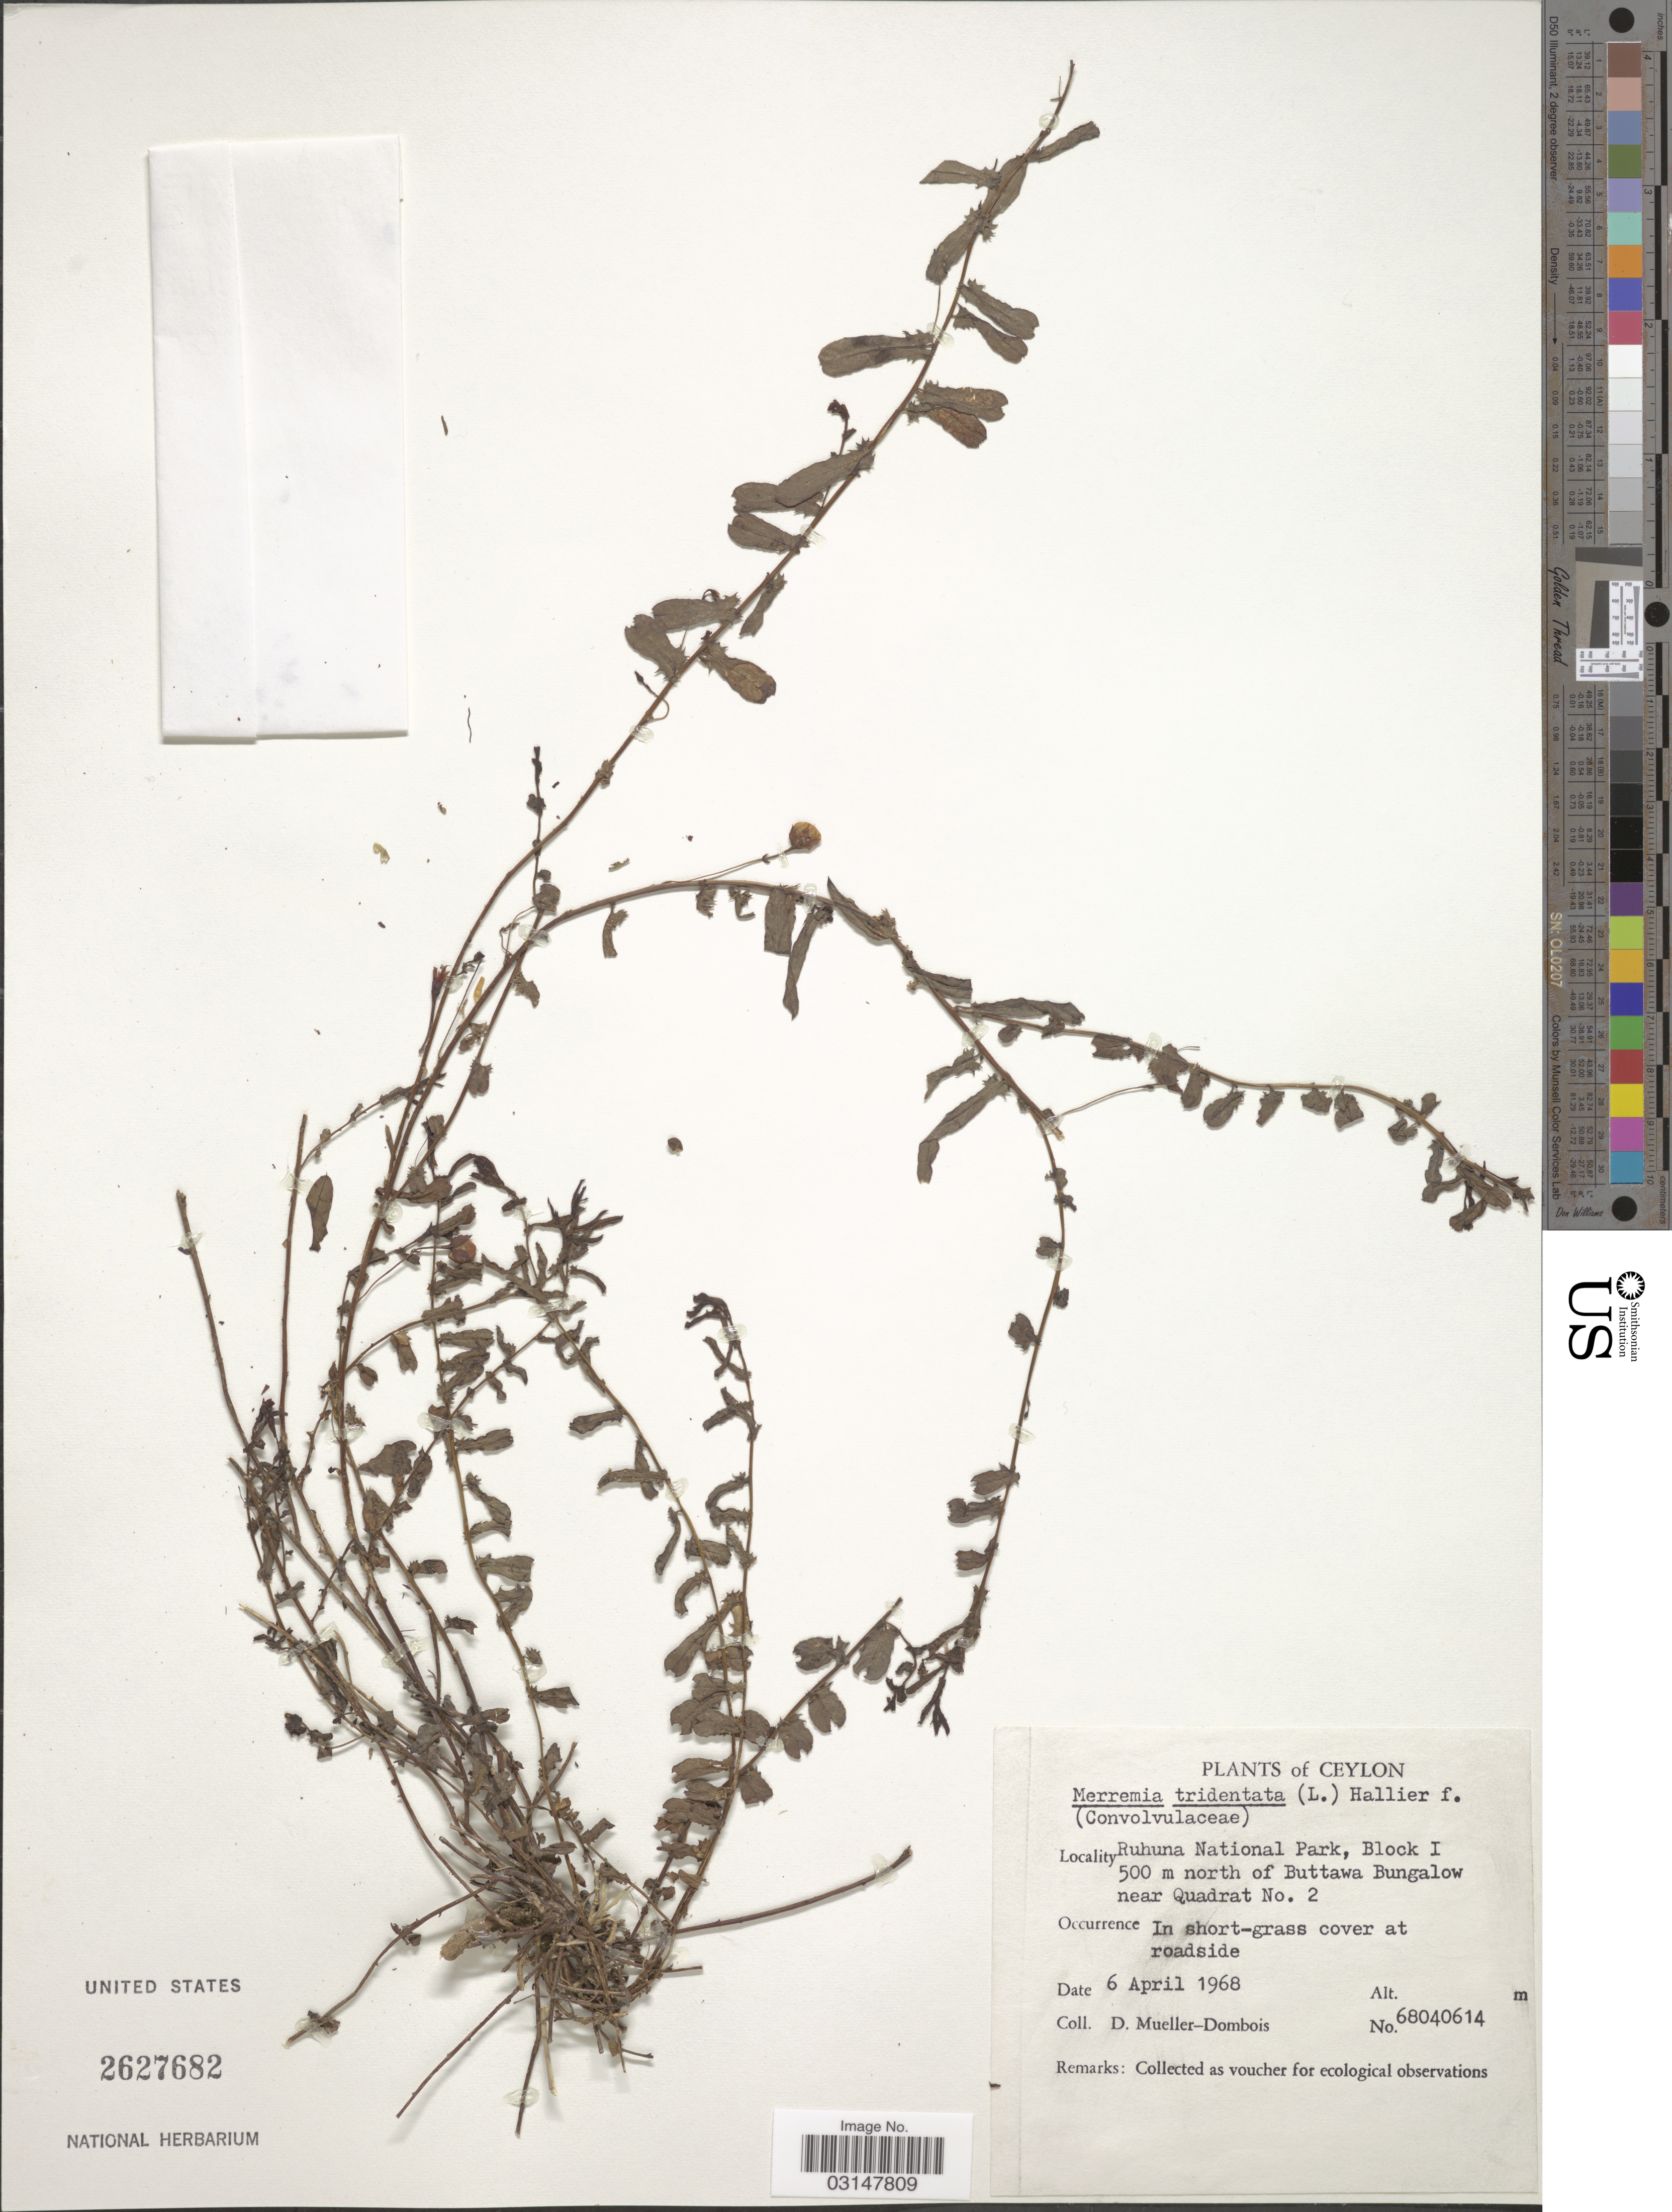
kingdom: Plantae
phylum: Tracheophyta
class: Magnoliopsida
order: Solanales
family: Convolvulaceae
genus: Xenostegia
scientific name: Xenostegia tridentata subsp. tridentata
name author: (L.) D.F. Austin & Staples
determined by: Strong, Mark T., (BOT), Smithsonian Institution - National Museum of Natural History (UNITED STATES)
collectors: D. Mueller-Dombois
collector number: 68040614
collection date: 1968-04-06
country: Sri Lanka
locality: Ceylon. Ruhuna National Park, Block I 500 m north of Buttawa Bungalow near Quadrat No. 2.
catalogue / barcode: US 2627682